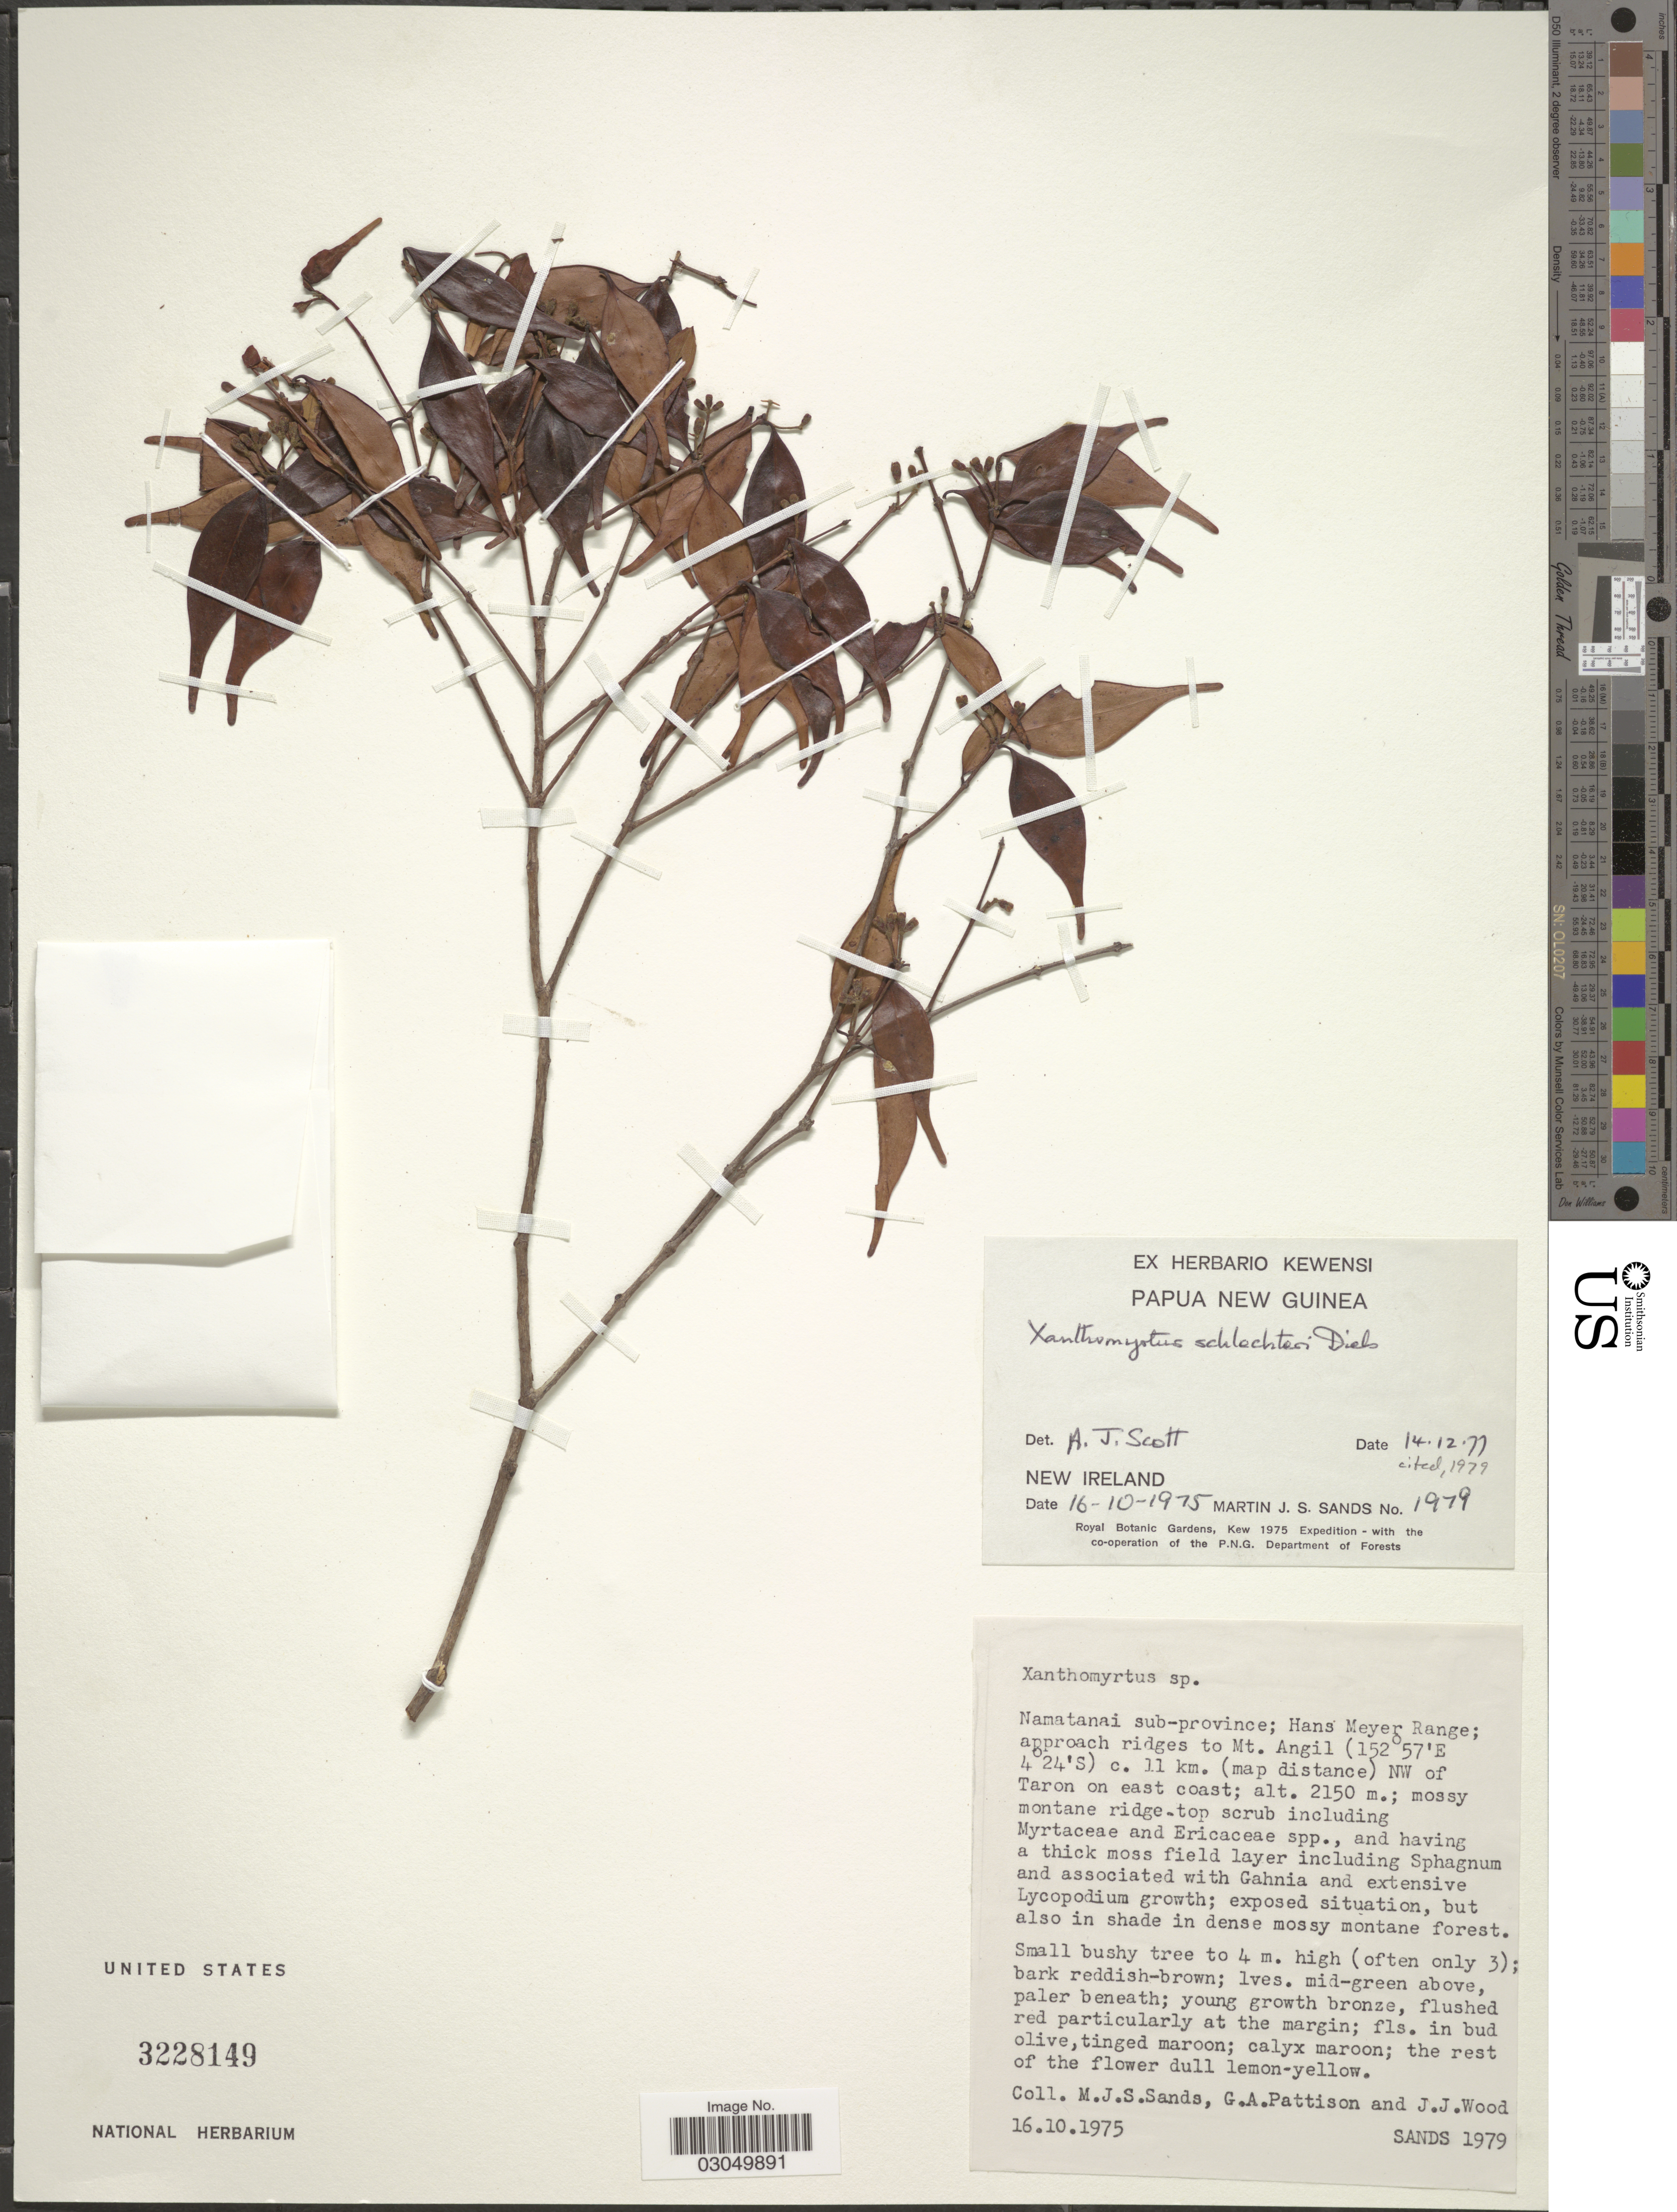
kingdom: Plantae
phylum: Tracheophyta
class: Magnoliopsida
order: Myrtales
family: Myrtaceae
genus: Xanthomyrtus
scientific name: Xanthomyrtus schlechteri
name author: Diels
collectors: M. Sands, G. Pattison & J. Wood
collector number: SANDS 1979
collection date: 1975-10-16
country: Papua New Guinea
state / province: New Ireland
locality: Namatanai sub-province; Hans Meyer Range; approach ridges to Mt. Angil c. 11 km. (map distance) NW of Taron on east coast.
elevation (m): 2150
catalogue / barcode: US 3228149